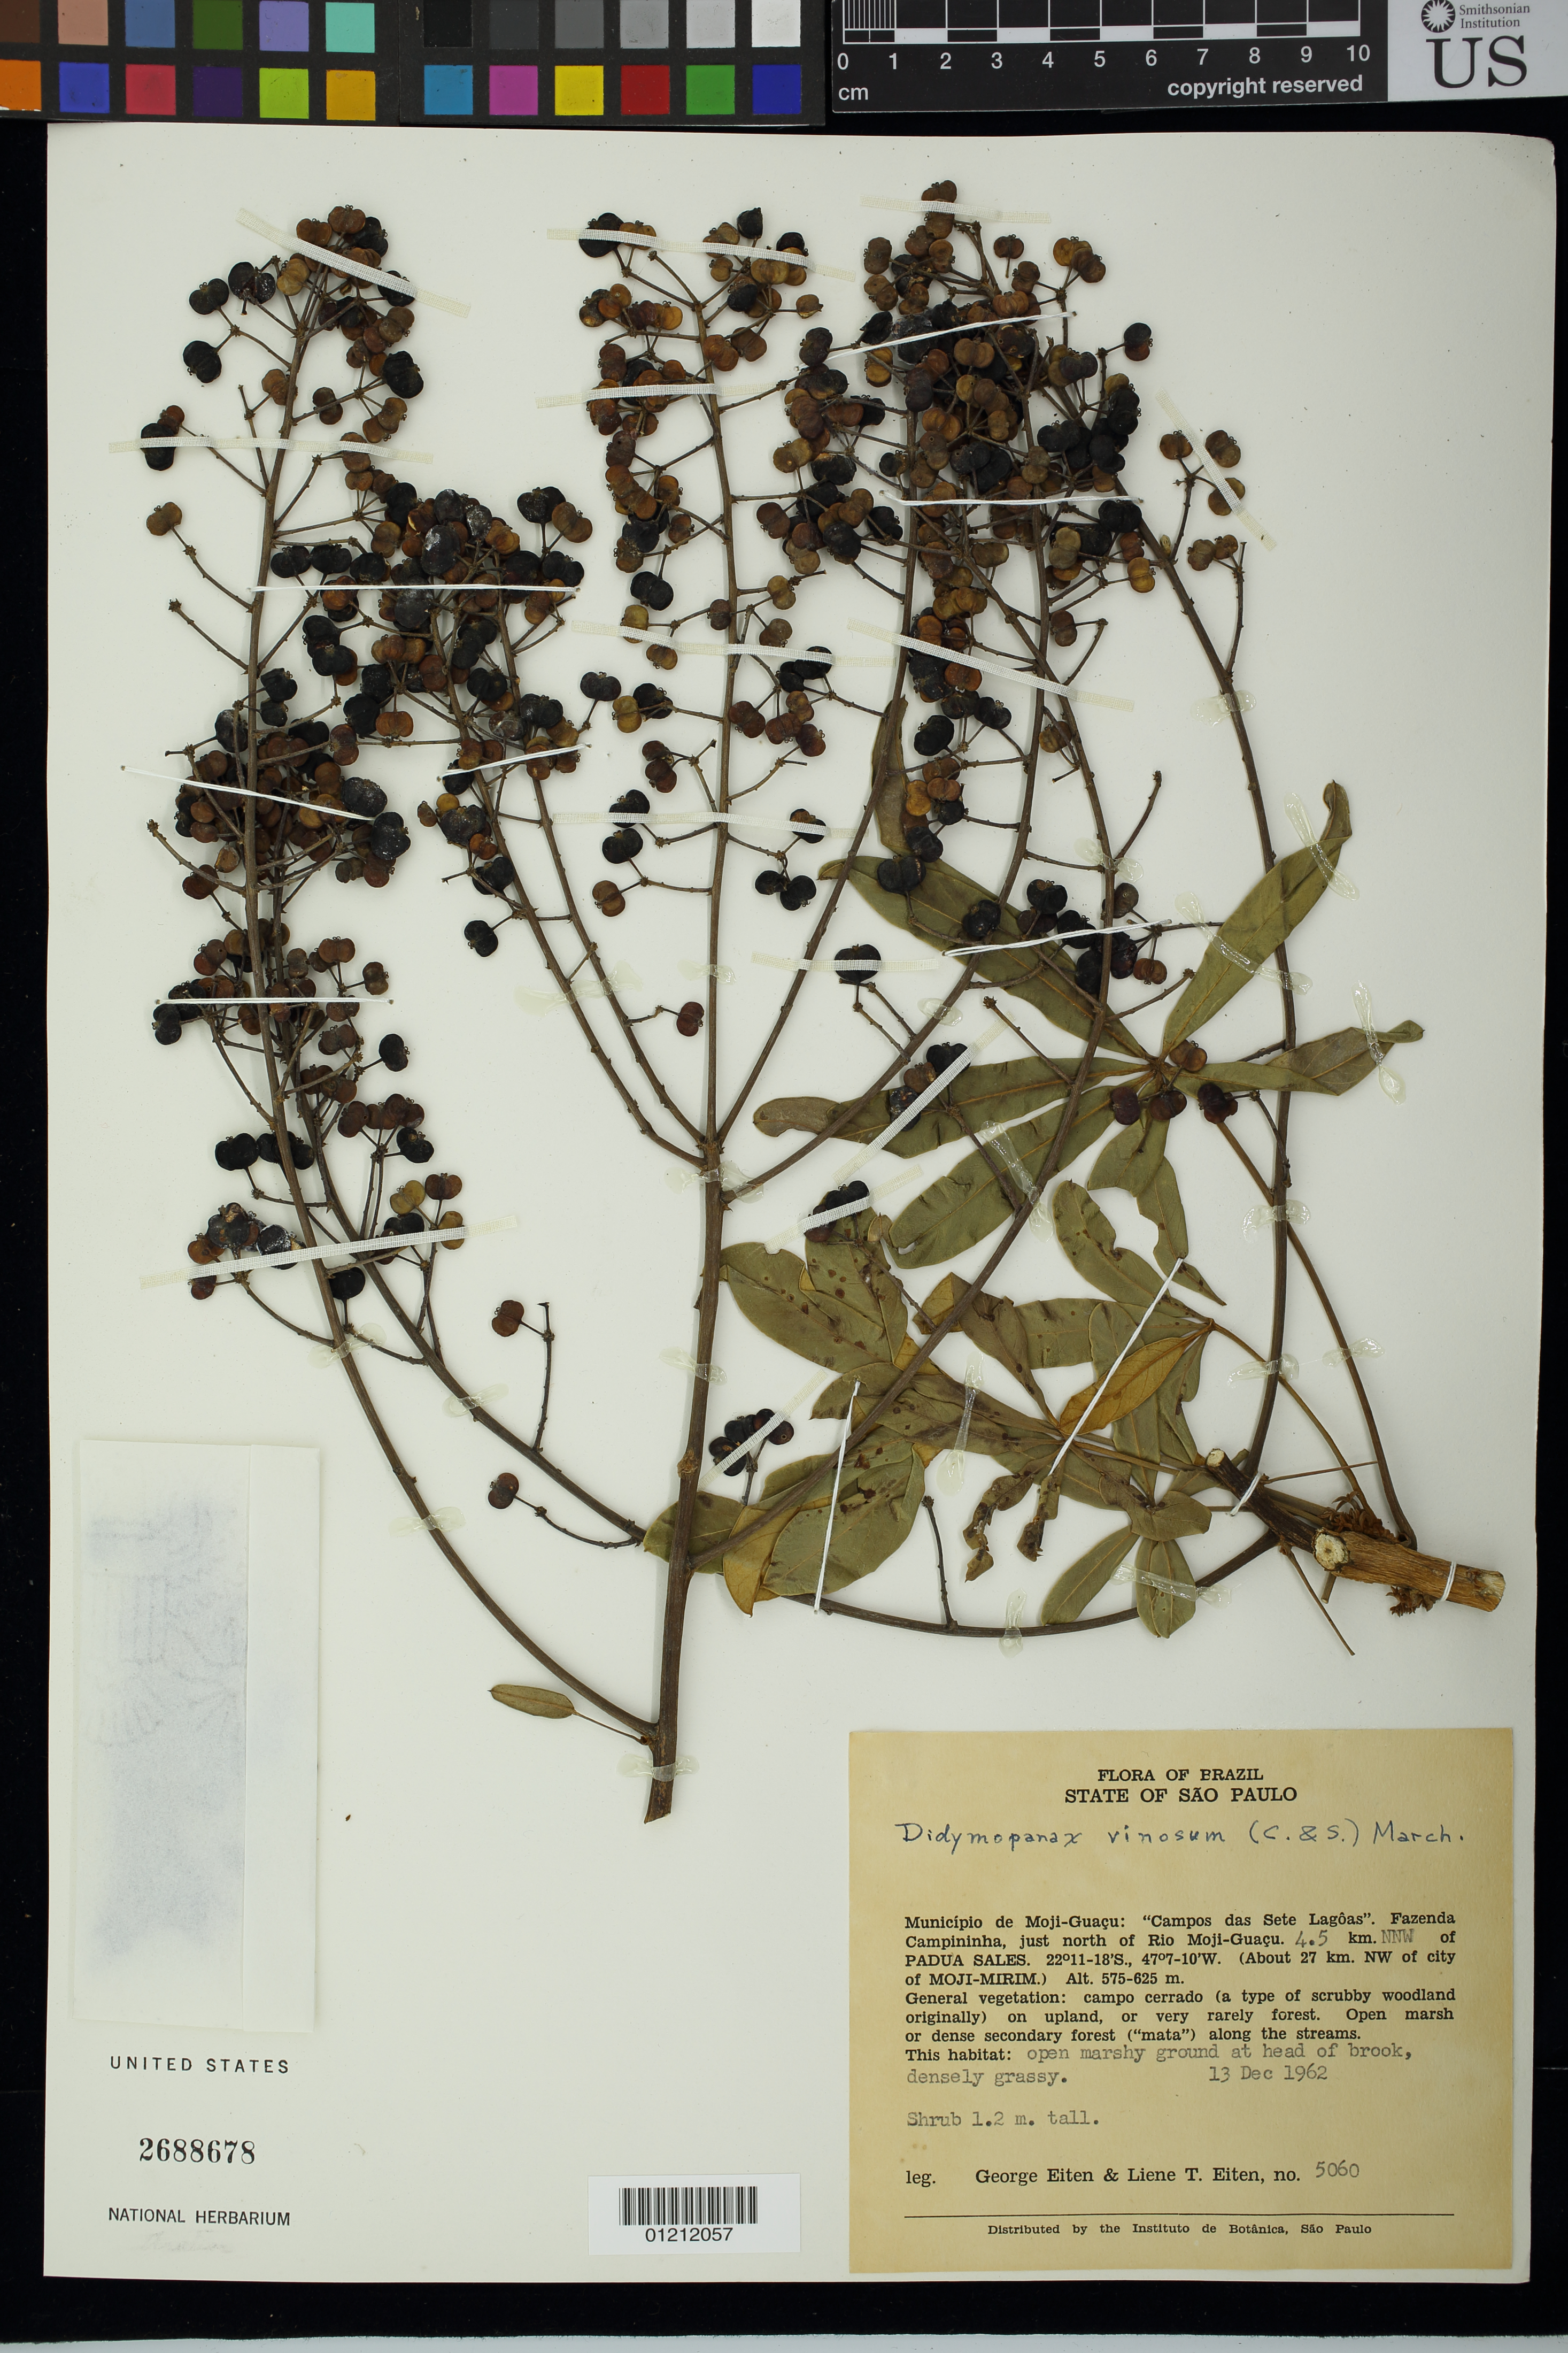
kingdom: Plantae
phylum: Tracheophyta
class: Magnoliopsida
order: Apiales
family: Araliaceae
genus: Schefflera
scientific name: Schefflera vinosa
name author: (Cham. & Schltdl.) Frodin & Fiaschi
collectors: G. Eiten & L. T. Eiten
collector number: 5060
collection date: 1962-12-13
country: Brazil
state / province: São Paulo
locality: Município de Moji-Guatu: "Compos das Sete Lag(as", Fazenda Campininha, just N of Rio Moji-Guatu. 4.5 kilometers NNW of Padua Sales. (About 27 km NW of the city of Moji-Mirim).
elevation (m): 575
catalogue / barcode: US 2688678